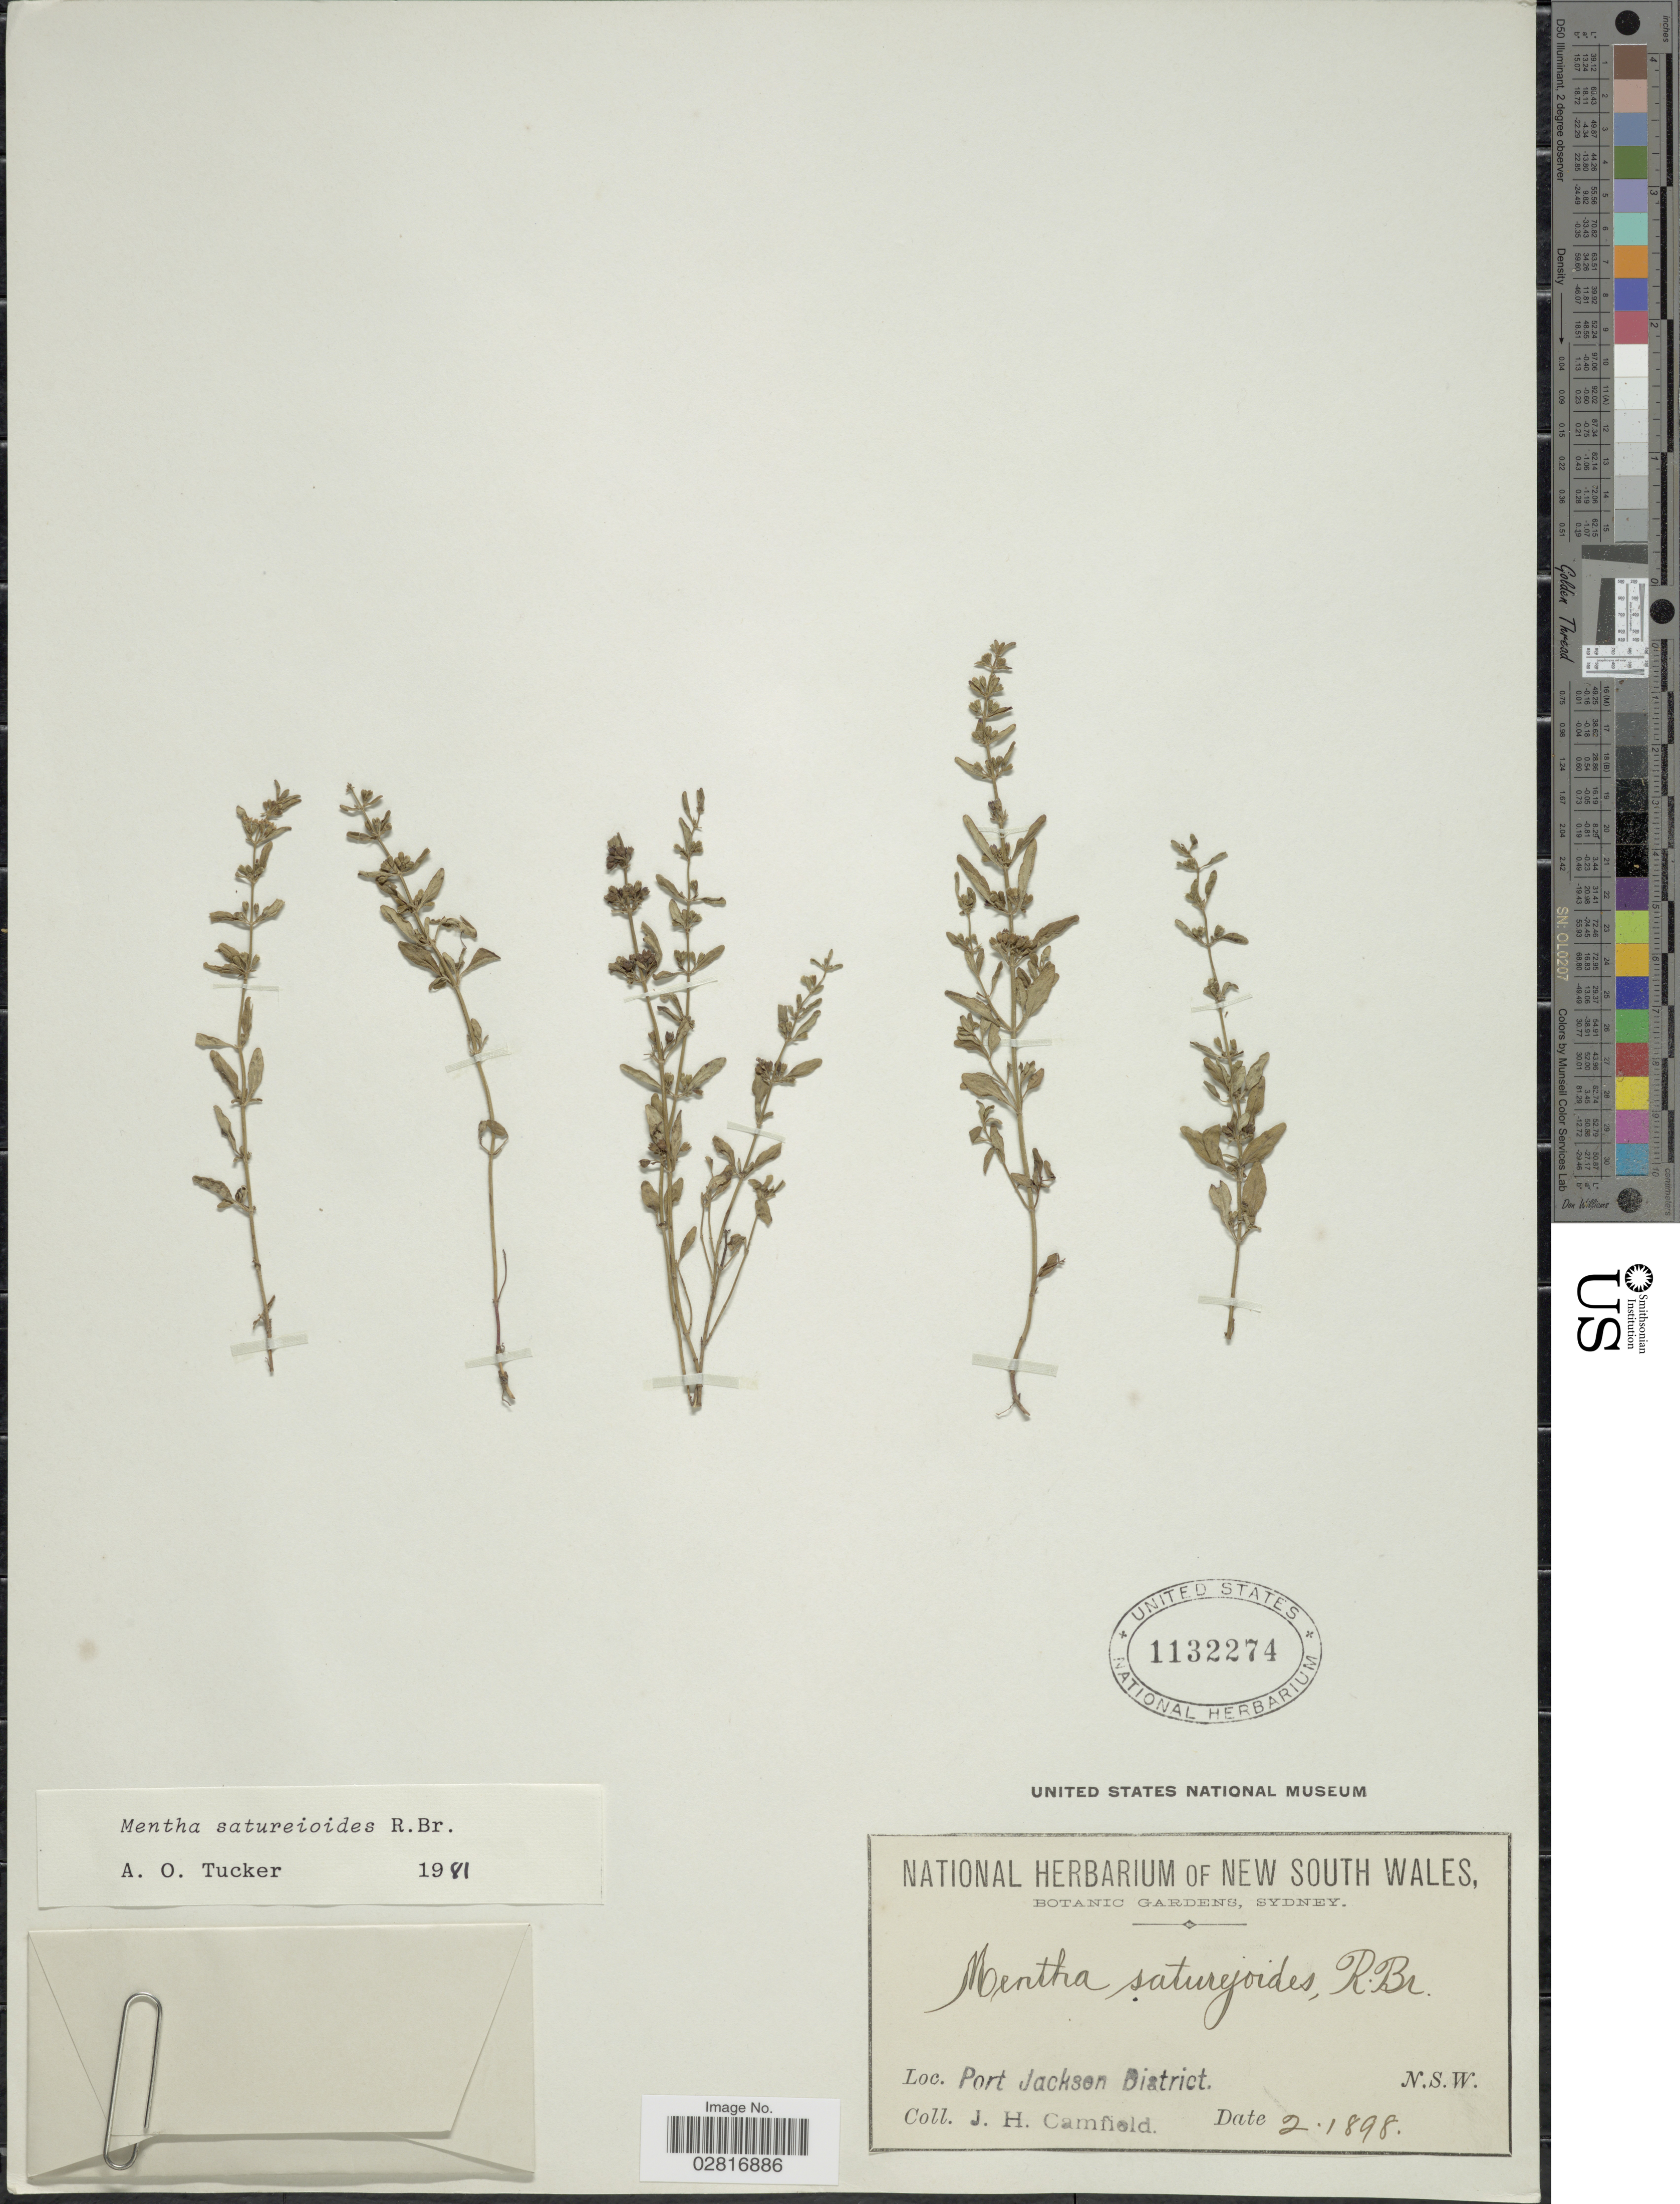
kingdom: Plantae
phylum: Tracheophyta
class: Magnoliopsida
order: Lamiales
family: Lamiaceae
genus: Mentha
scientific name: Mentha saturejoides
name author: R. Br.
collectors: J. Camfield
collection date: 1898-02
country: Australia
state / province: New South Wales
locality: Port Jackson District, N.S.W.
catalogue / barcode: US 1132274